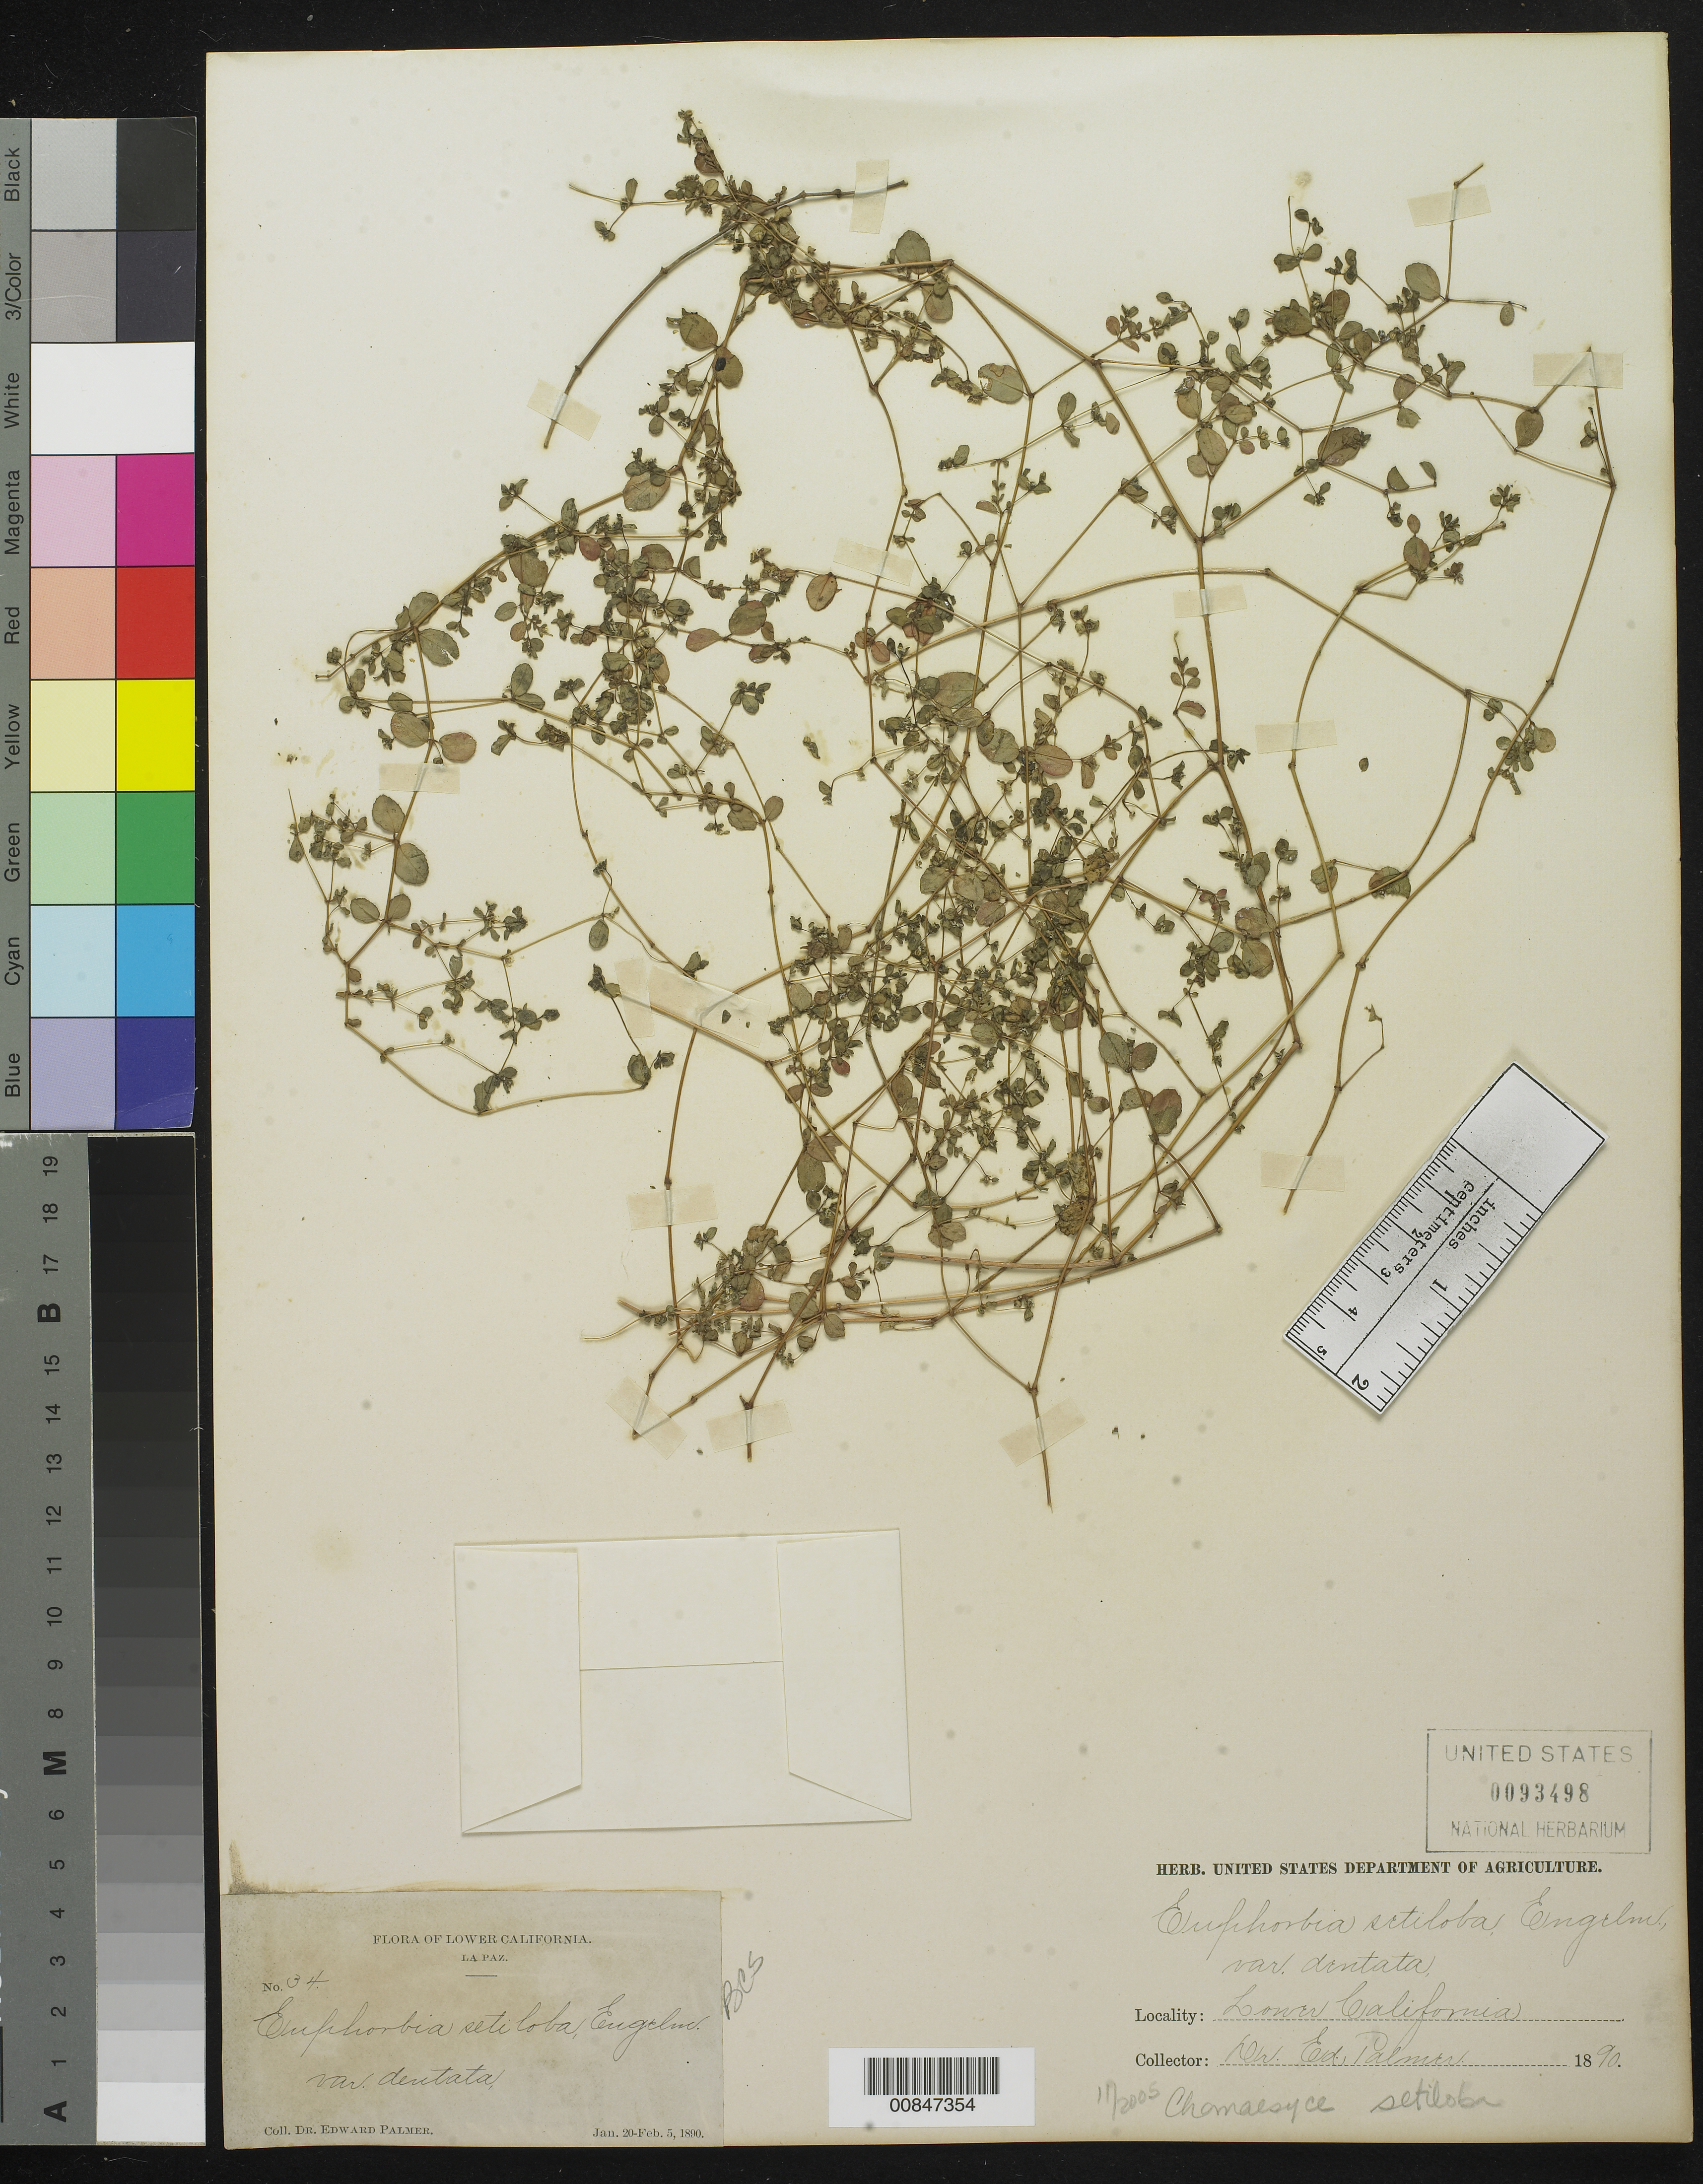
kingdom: Plantae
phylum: Tracheophyta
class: Magnoliopsida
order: Malpighiales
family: Euphorbiaceae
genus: Euphorbia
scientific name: Euphorbia setiloba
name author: Engelm.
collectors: E. Palmer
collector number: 34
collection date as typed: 20 Jan 1890 to 05 Feb 1890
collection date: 1890-01-20/1890-02-05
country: Mexico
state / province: Baja California Sur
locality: La Paz, Baja California Sur.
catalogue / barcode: US 93498